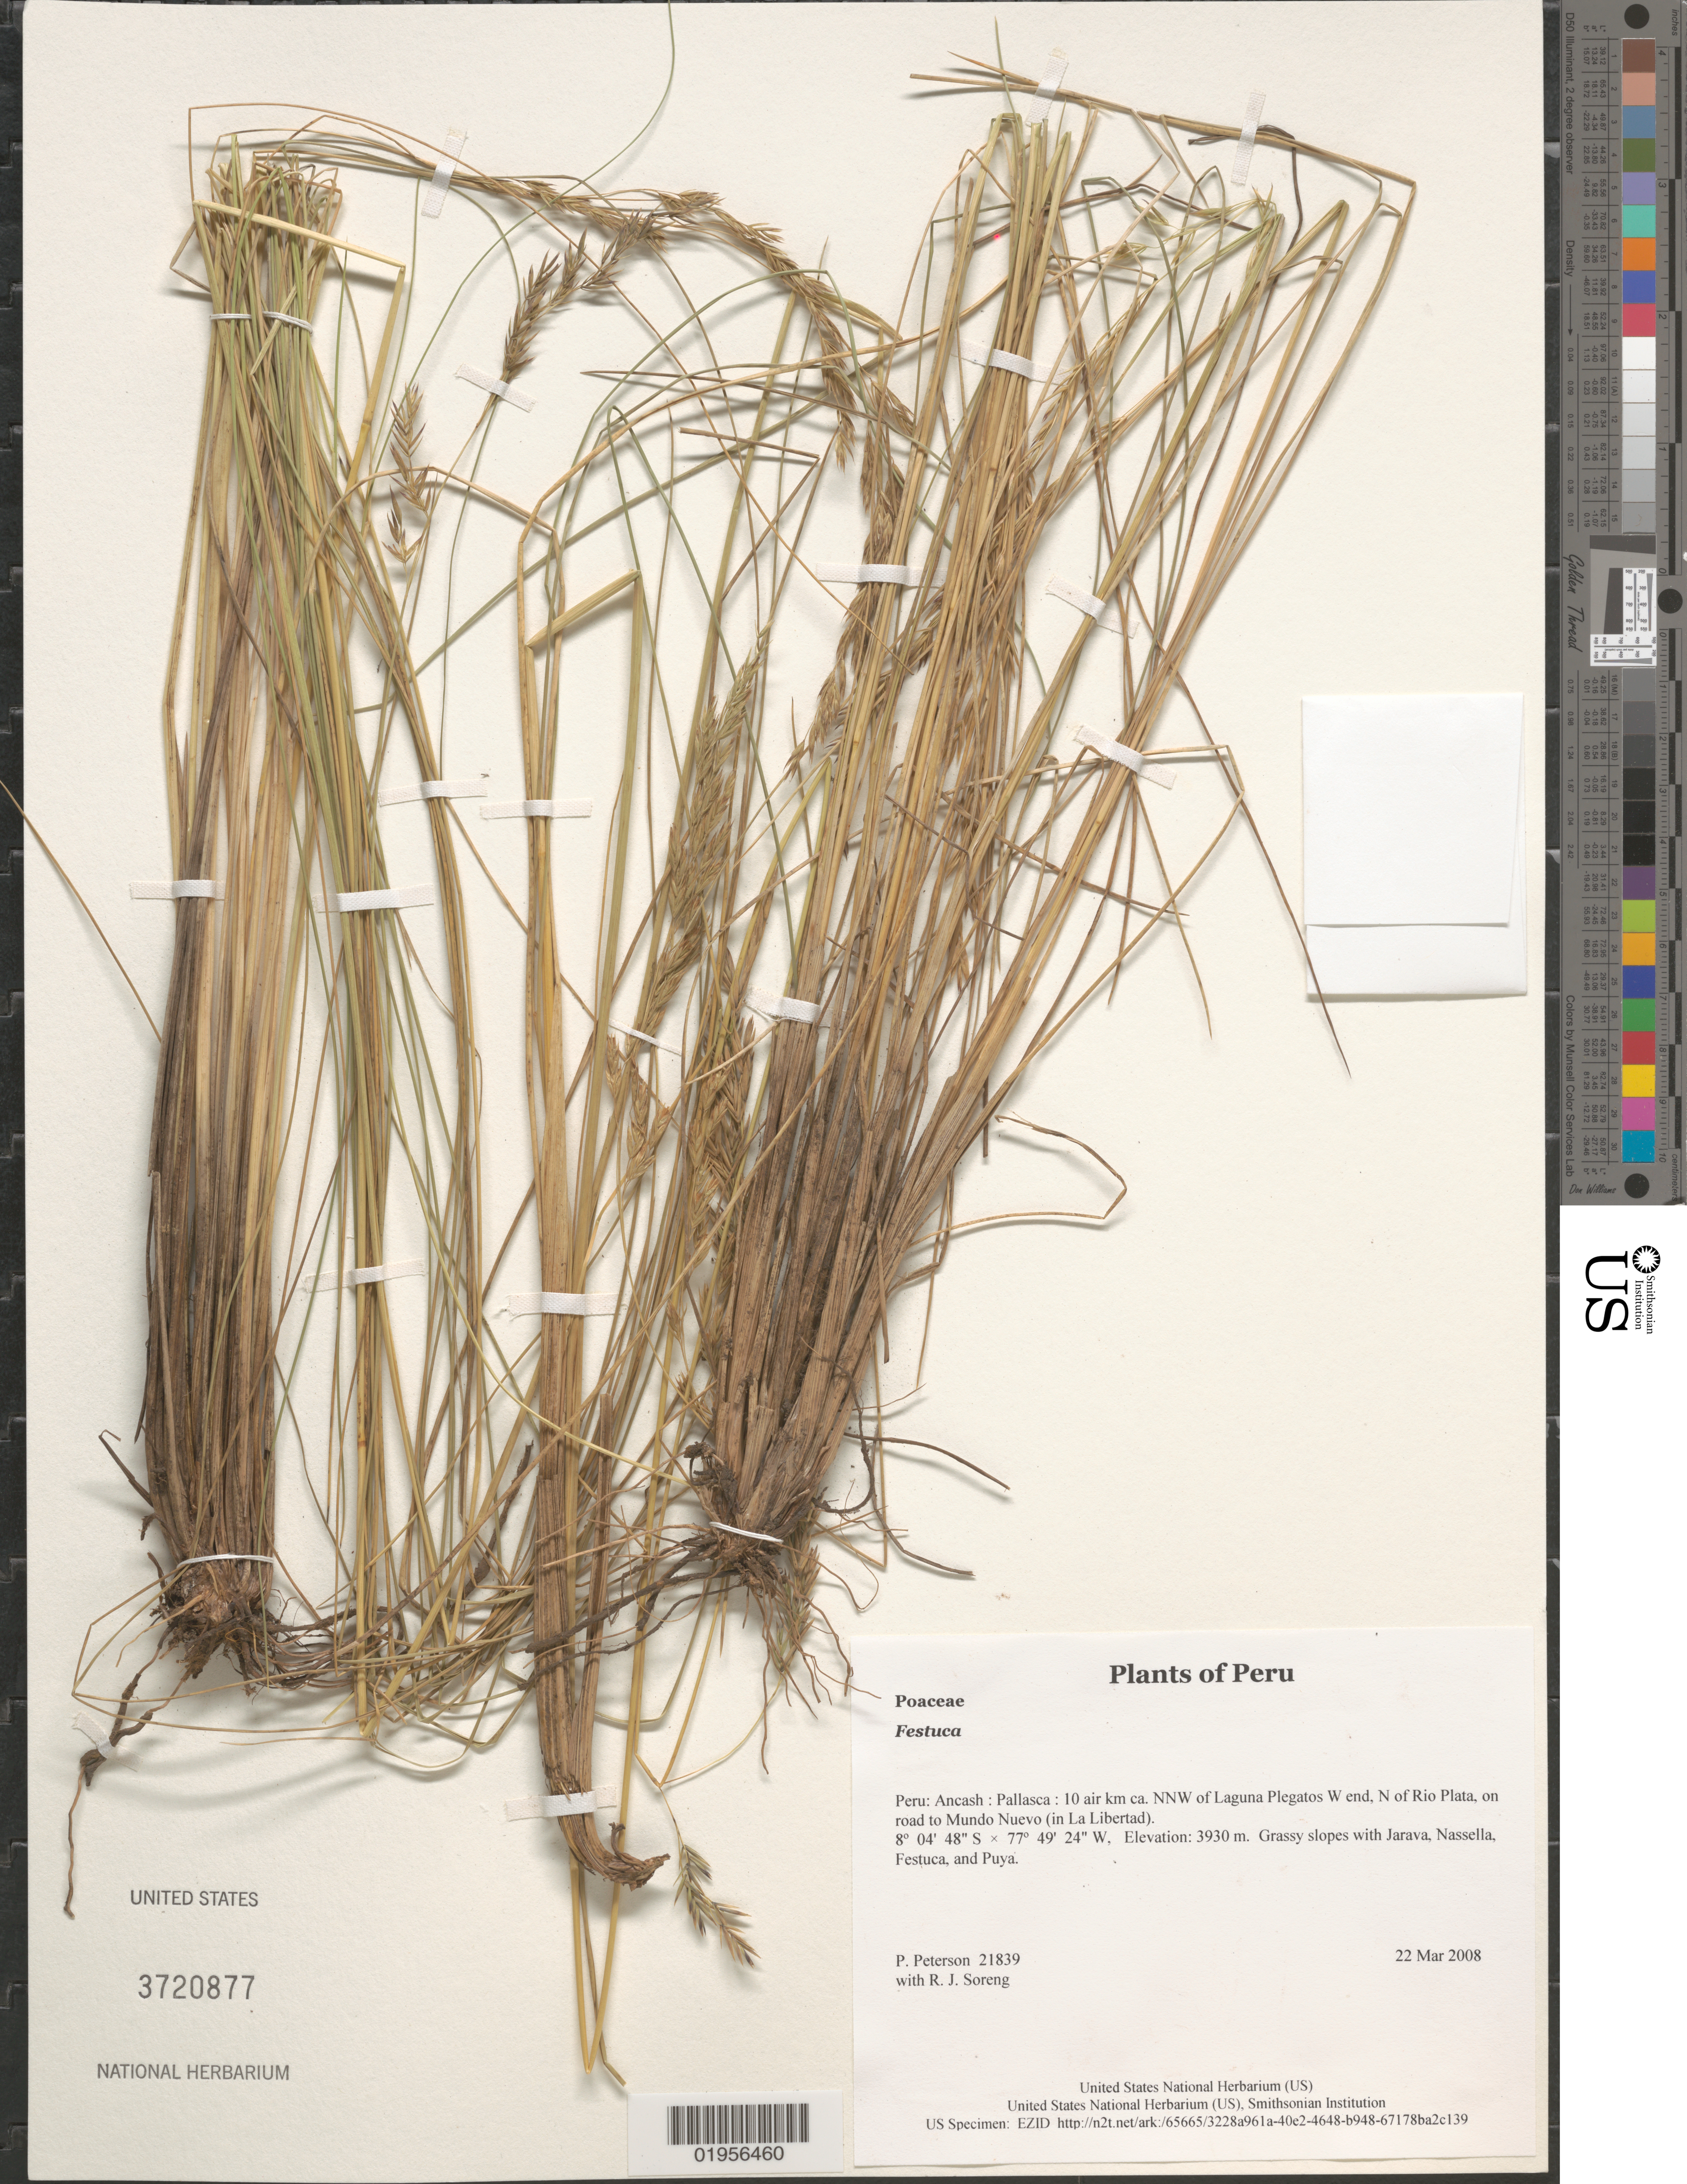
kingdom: Plantae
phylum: Tracheophyta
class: Liliopsida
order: Poales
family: Poaceae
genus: Festuca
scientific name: Festuca sp.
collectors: P. M. Peterson & R. J. Soreng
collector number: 21839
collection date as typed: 22 Mar 2008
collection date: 2008-03-22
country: Peru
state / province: Ancash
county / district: Pallasca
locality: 10 air km ca. NNW of Laguna Plegatos W end, N of Rio Plata, on road to Mundo Nuevo (in La Libertad)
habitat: Grassy slopes with Jarava, Nassella, Festuca, and Puya.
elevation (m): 3930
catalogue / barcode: US 3720877